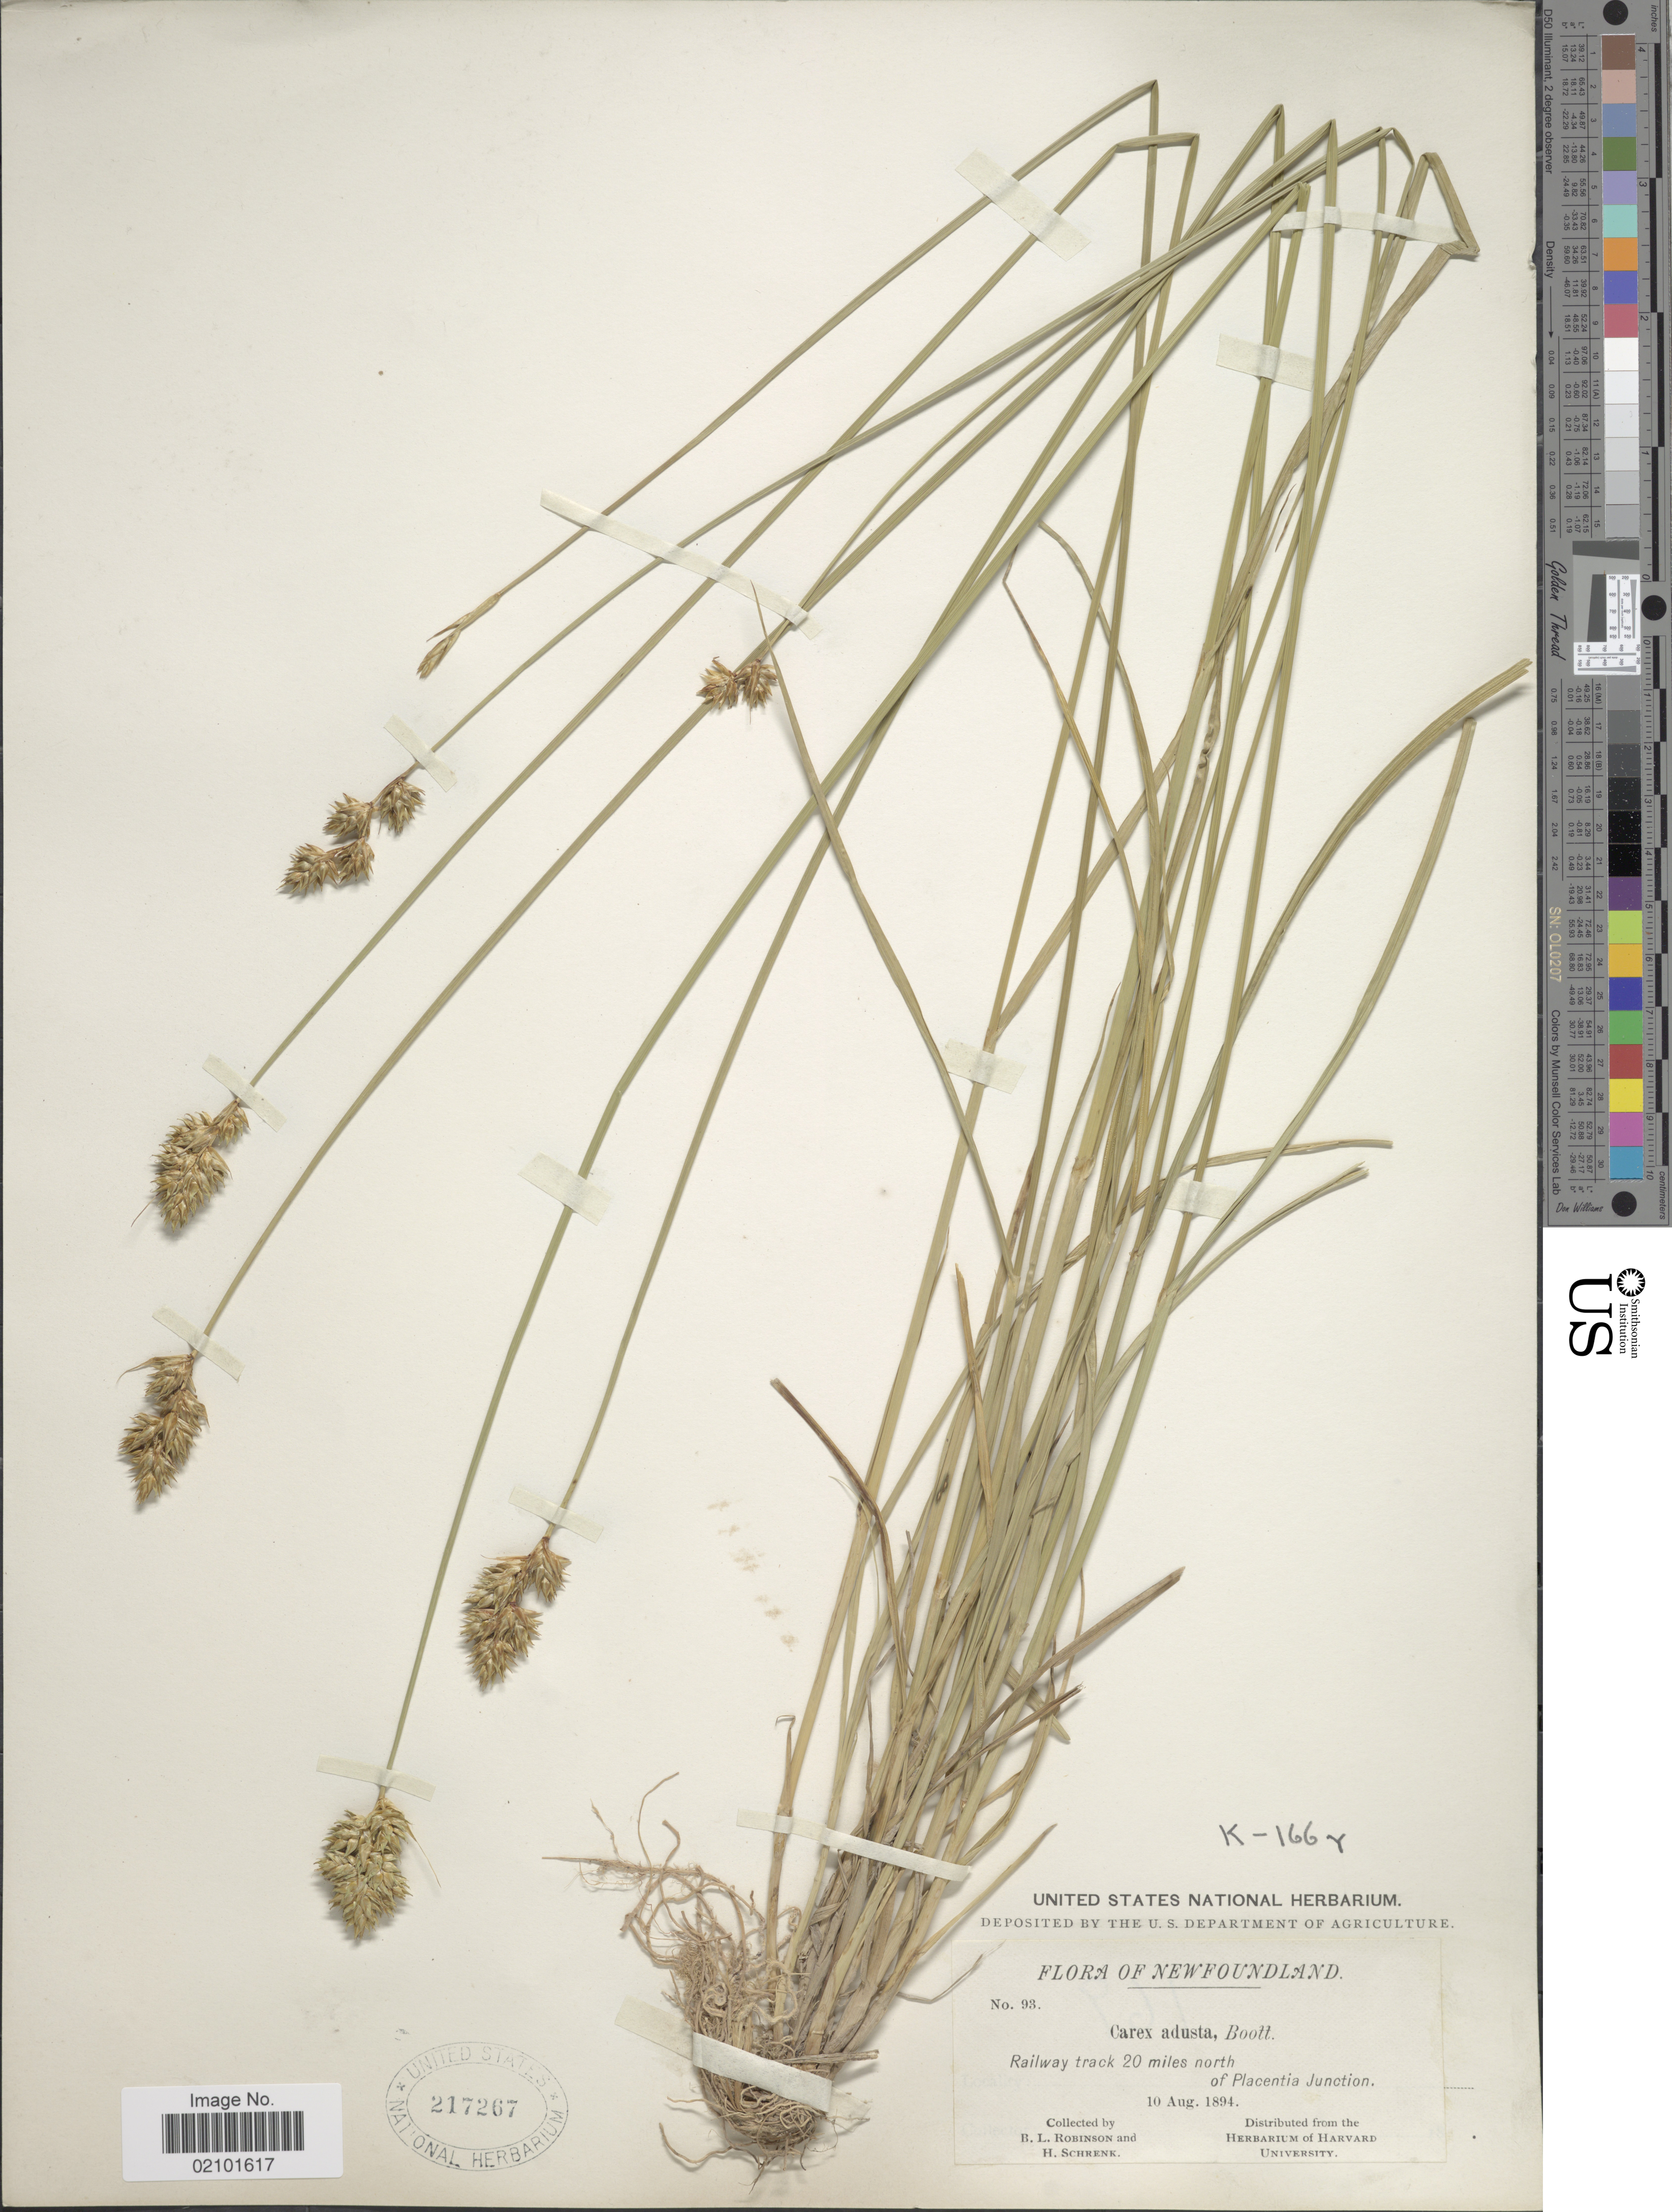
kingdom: Plantae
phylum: Tracheophyta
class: Liliopsida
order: Poales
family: Cyperaceae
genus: Carex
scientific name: Carex adusta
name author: Boott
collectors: B. L. Robinson & H. v. Schrenk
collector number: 93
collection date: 1894-08-10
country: Canada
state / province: Newfoundland and Labrador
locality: Railway track 20 miles north of Placentia Junction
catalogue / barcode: US 217267